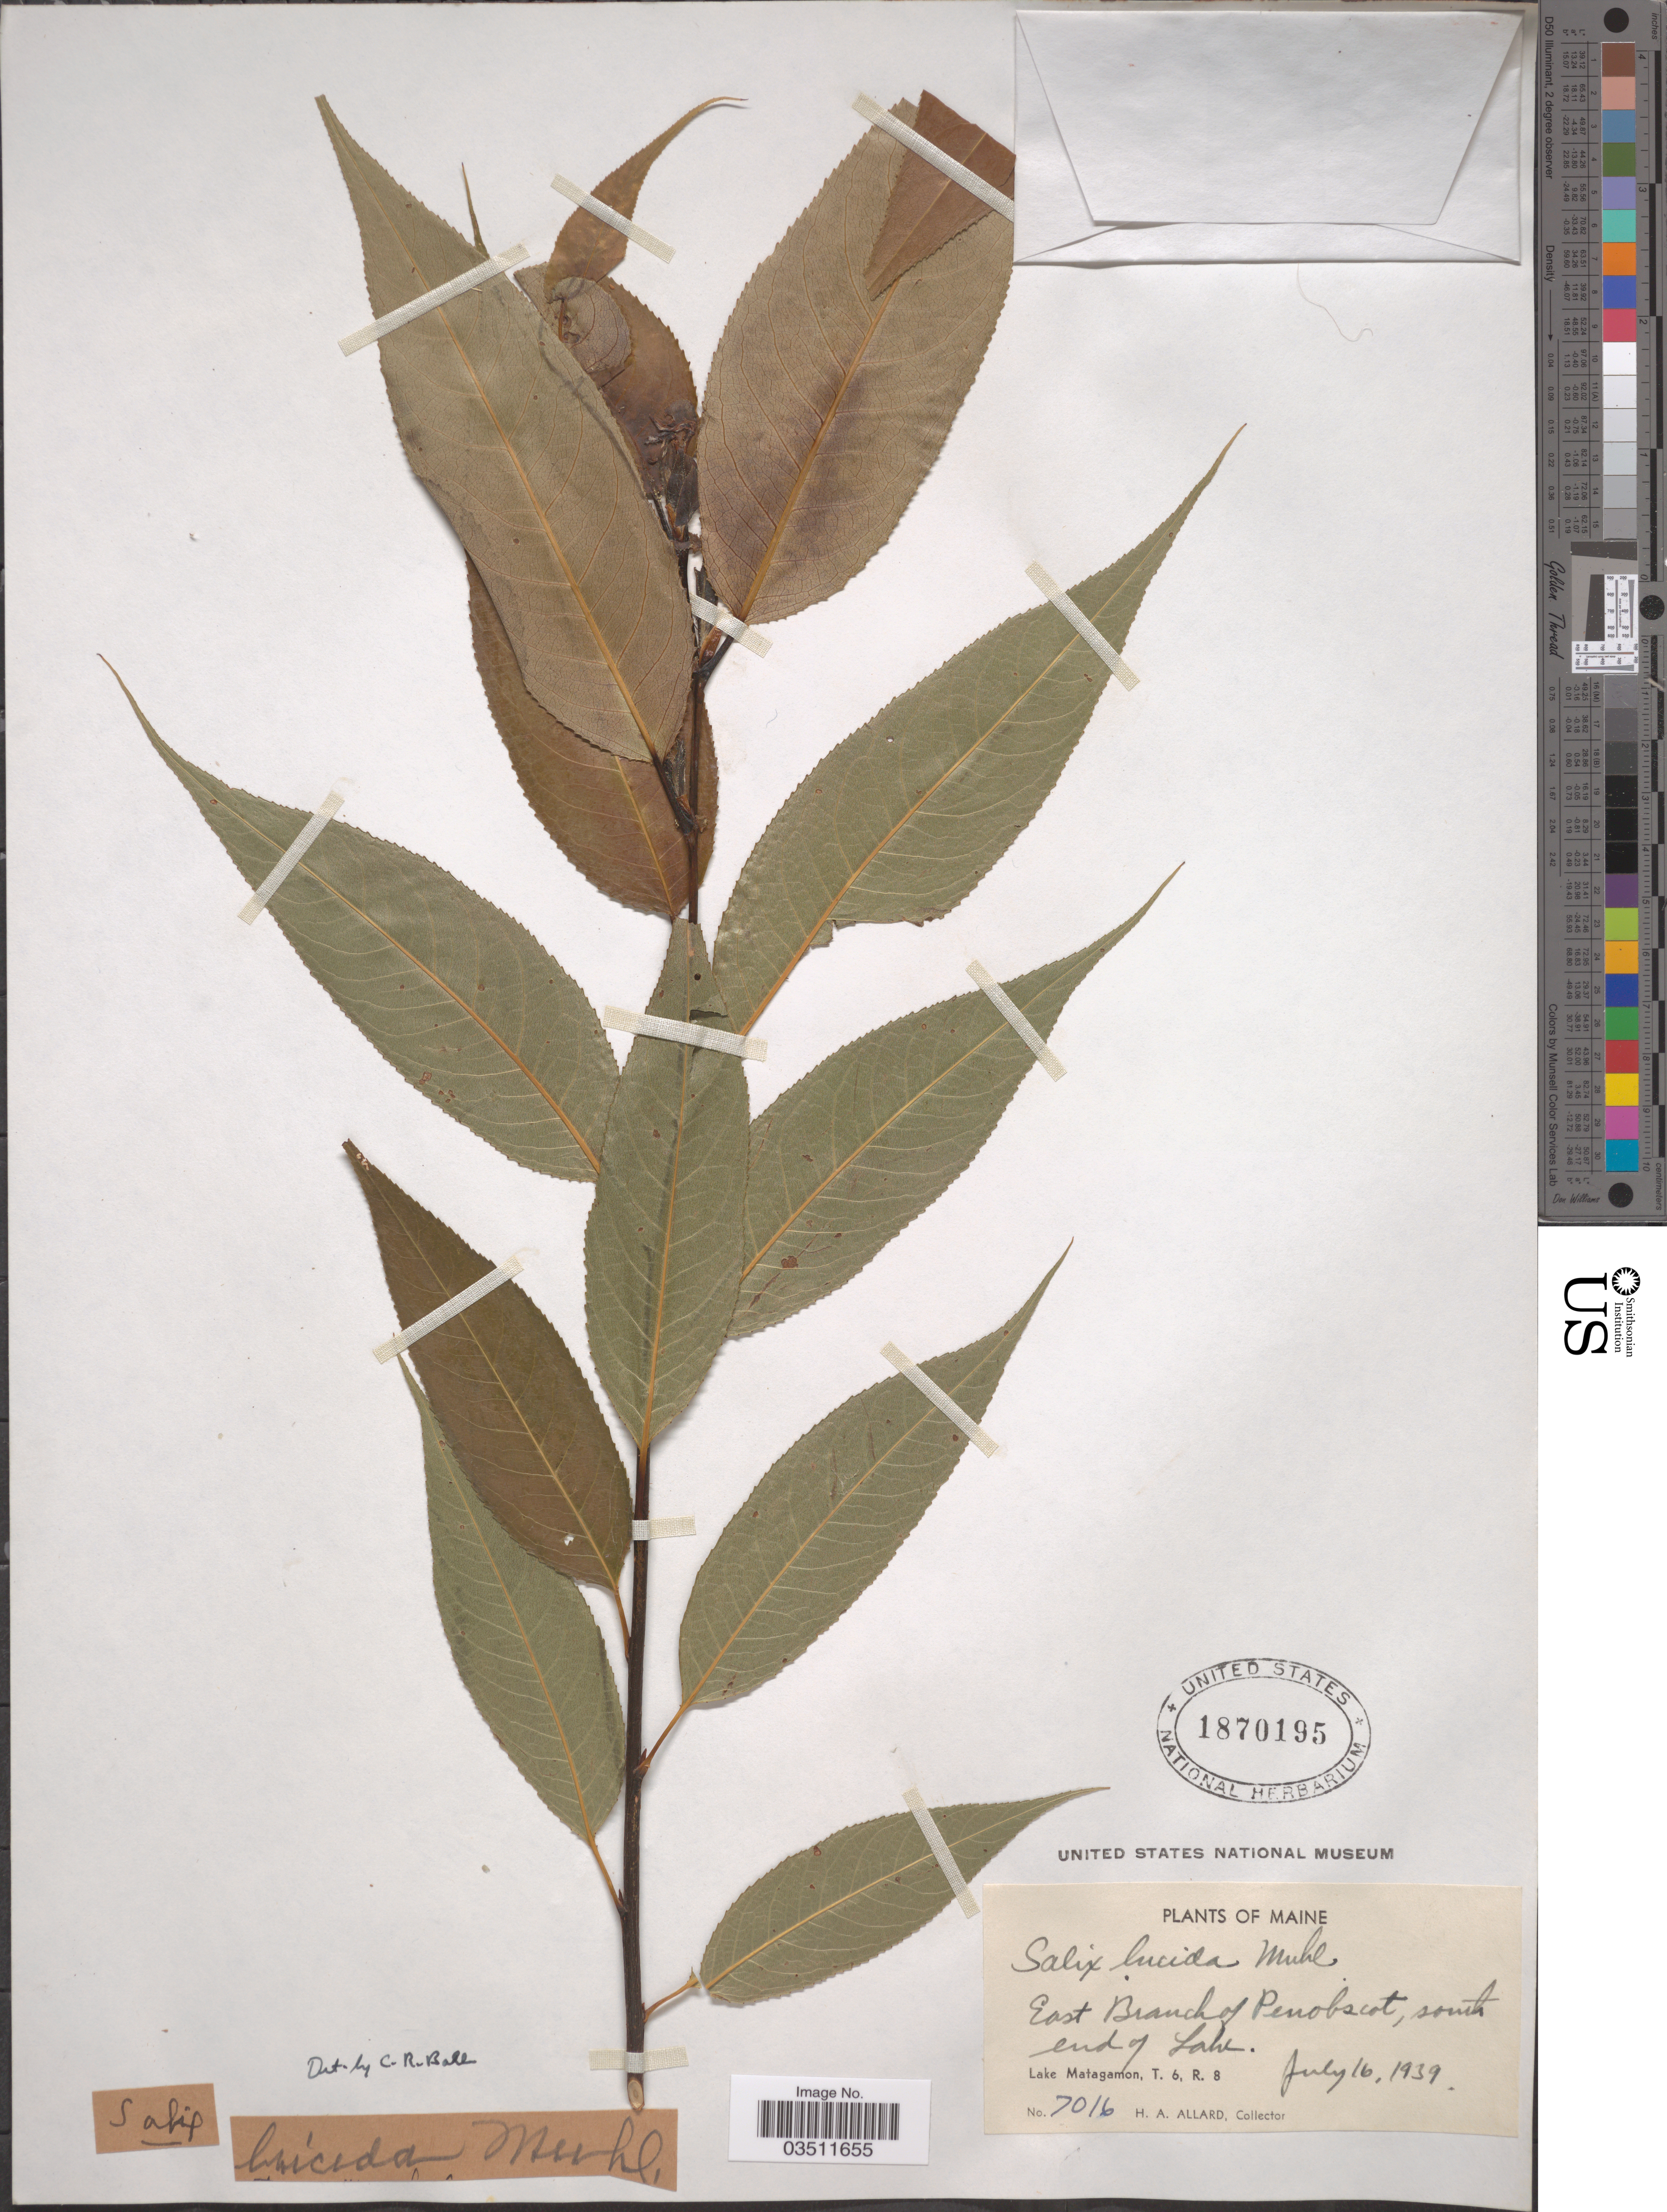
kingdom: Plantae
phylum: Tracheophyta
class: Magnoliopsida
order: Malpighiales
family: Salicaceae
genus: Salix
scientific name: Salix lucida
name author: Muhl.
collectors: H. A. Allard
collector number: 7016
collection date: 1939-07-16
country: United States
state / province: Maine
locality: East Branch of Penobscot, south end of Lake. Lake Matagamon, T. 6, R. 8.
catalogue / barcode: US 1870195